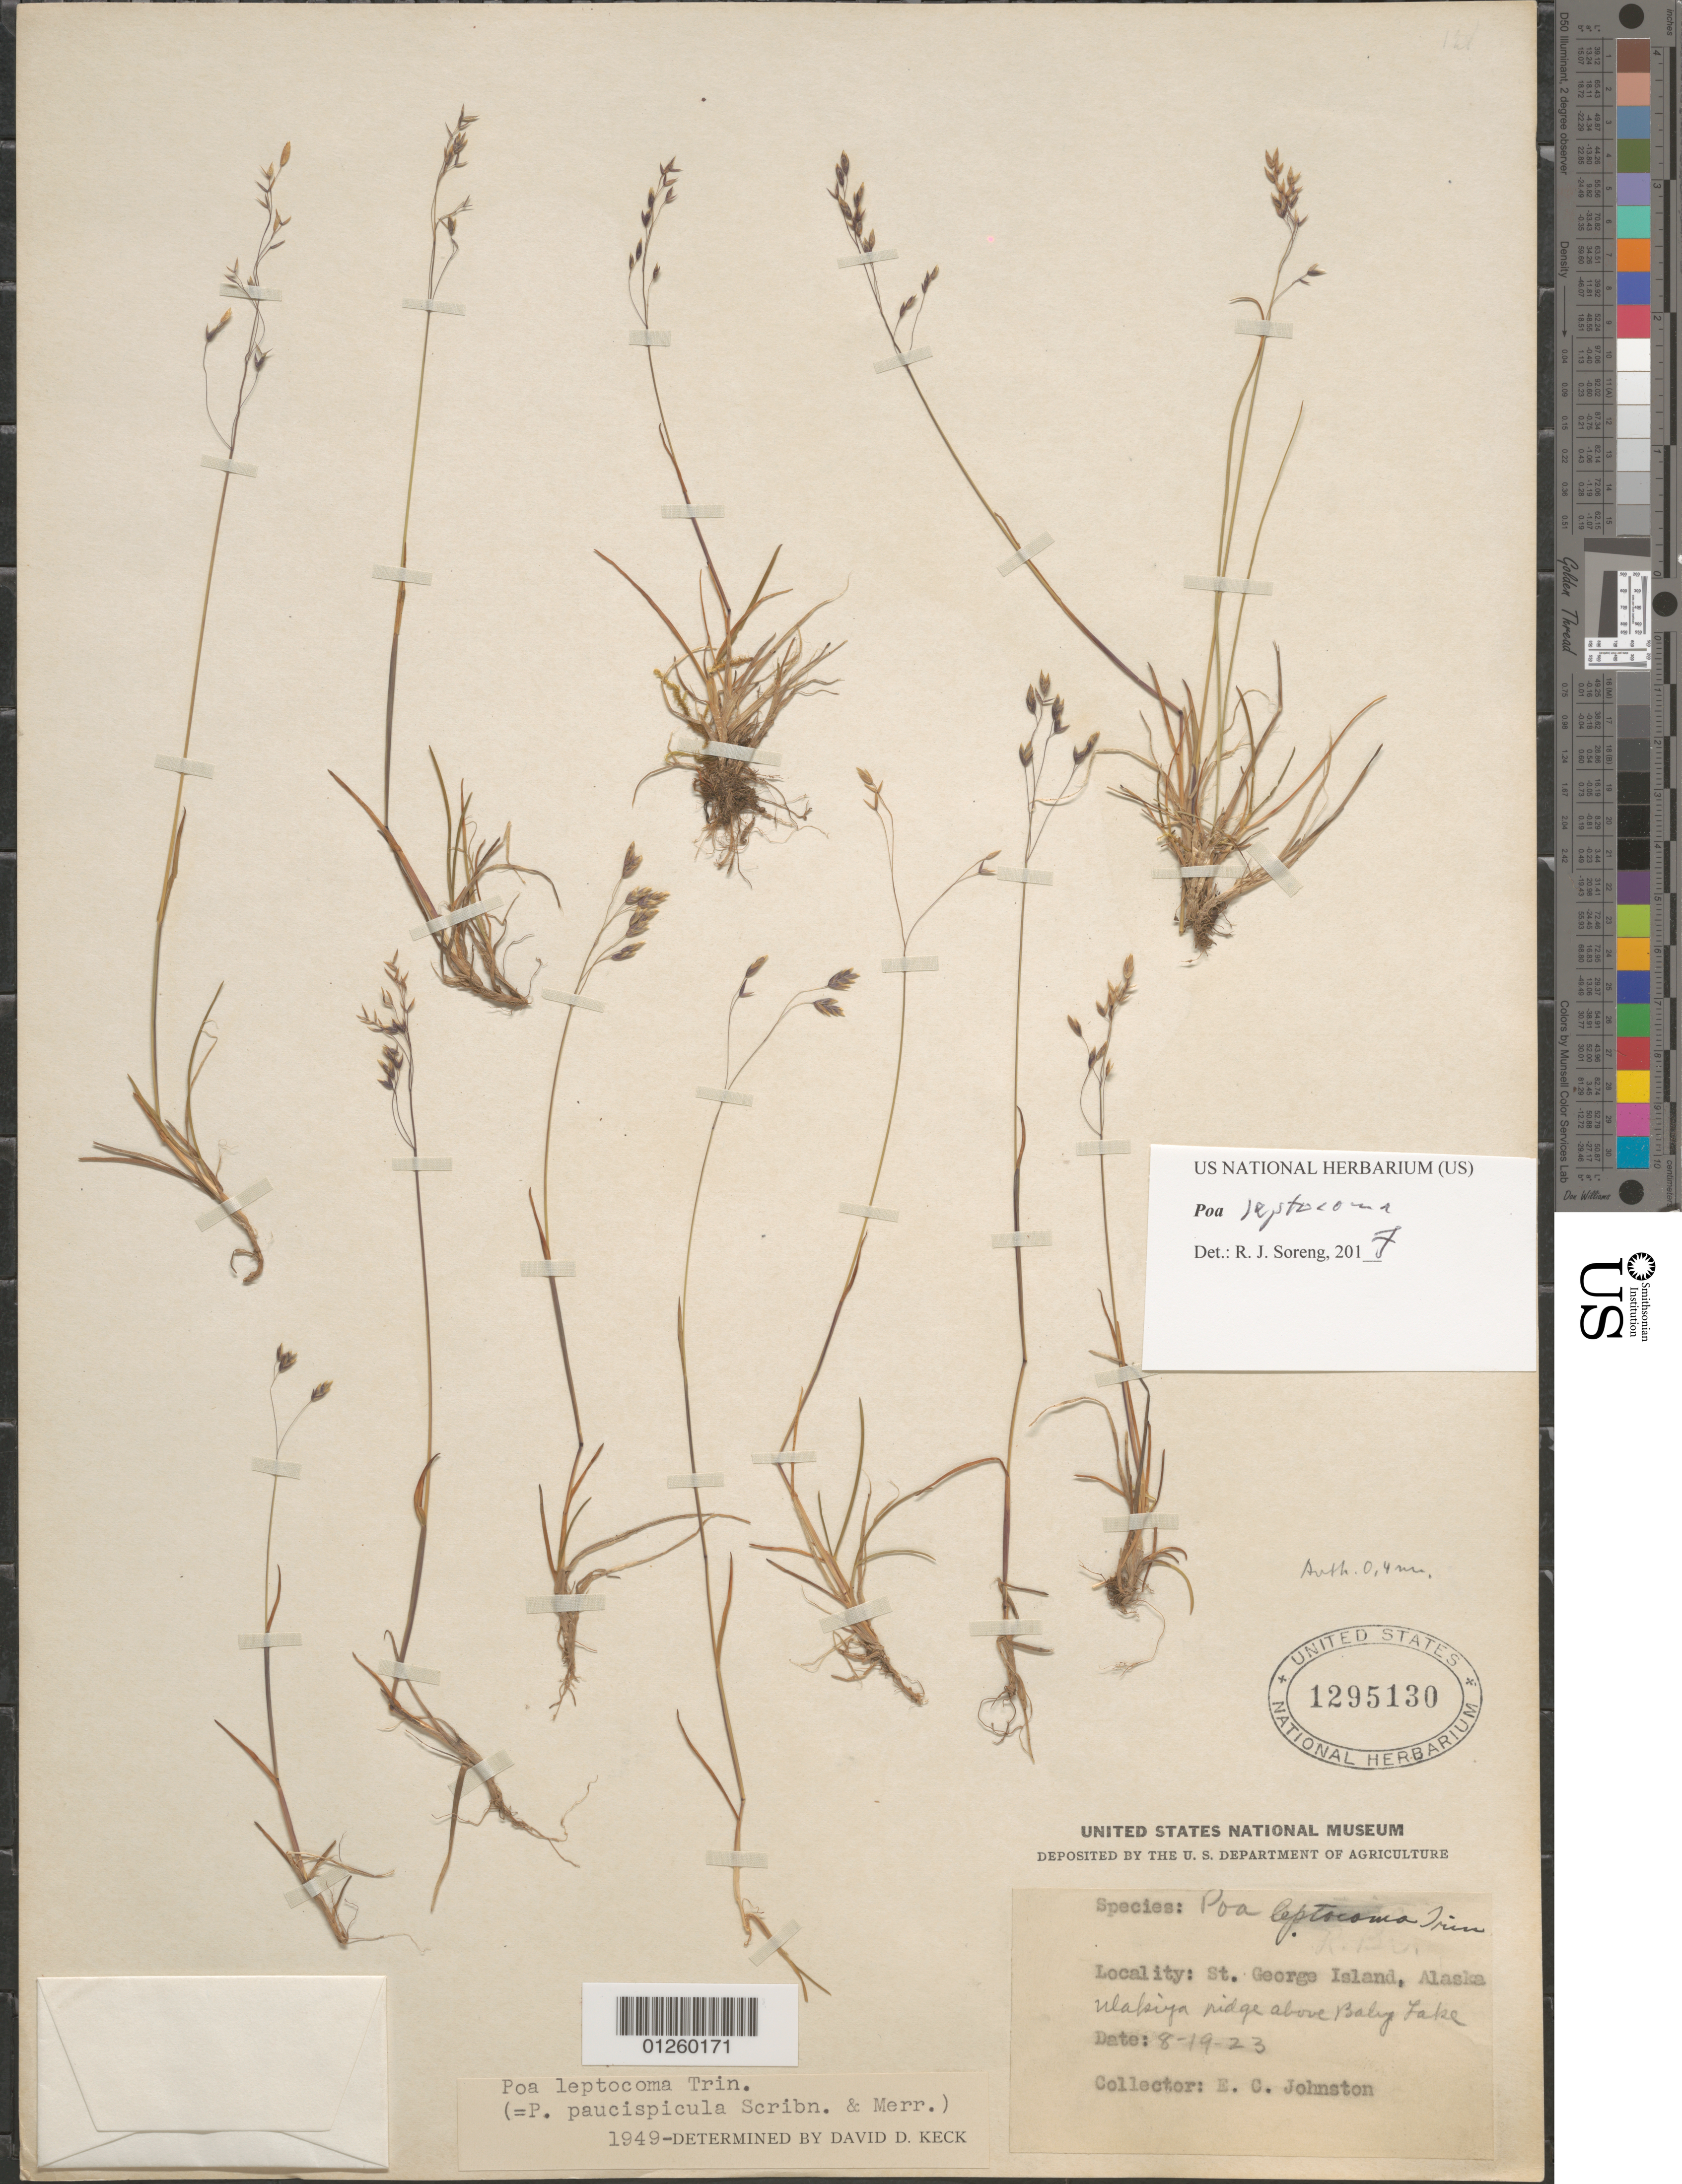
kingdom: Plantae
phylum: Tracheophyta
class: Liliopsida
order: Poales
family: Poaceae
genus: Poa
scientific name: Poa leptocoma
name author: Trin.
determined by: Soreng, Robert J., Research Associate (BOT), Smithsonian Institution - National Museum of Natural History (UNITED STATES)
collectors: E. C. Johnston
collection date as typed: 8-19-23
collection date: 1923-08-19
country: United States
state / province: Alaska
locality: St. George Island, Alaska. Ilakiya ridge above Baby Lake.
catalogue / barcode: US 1295130